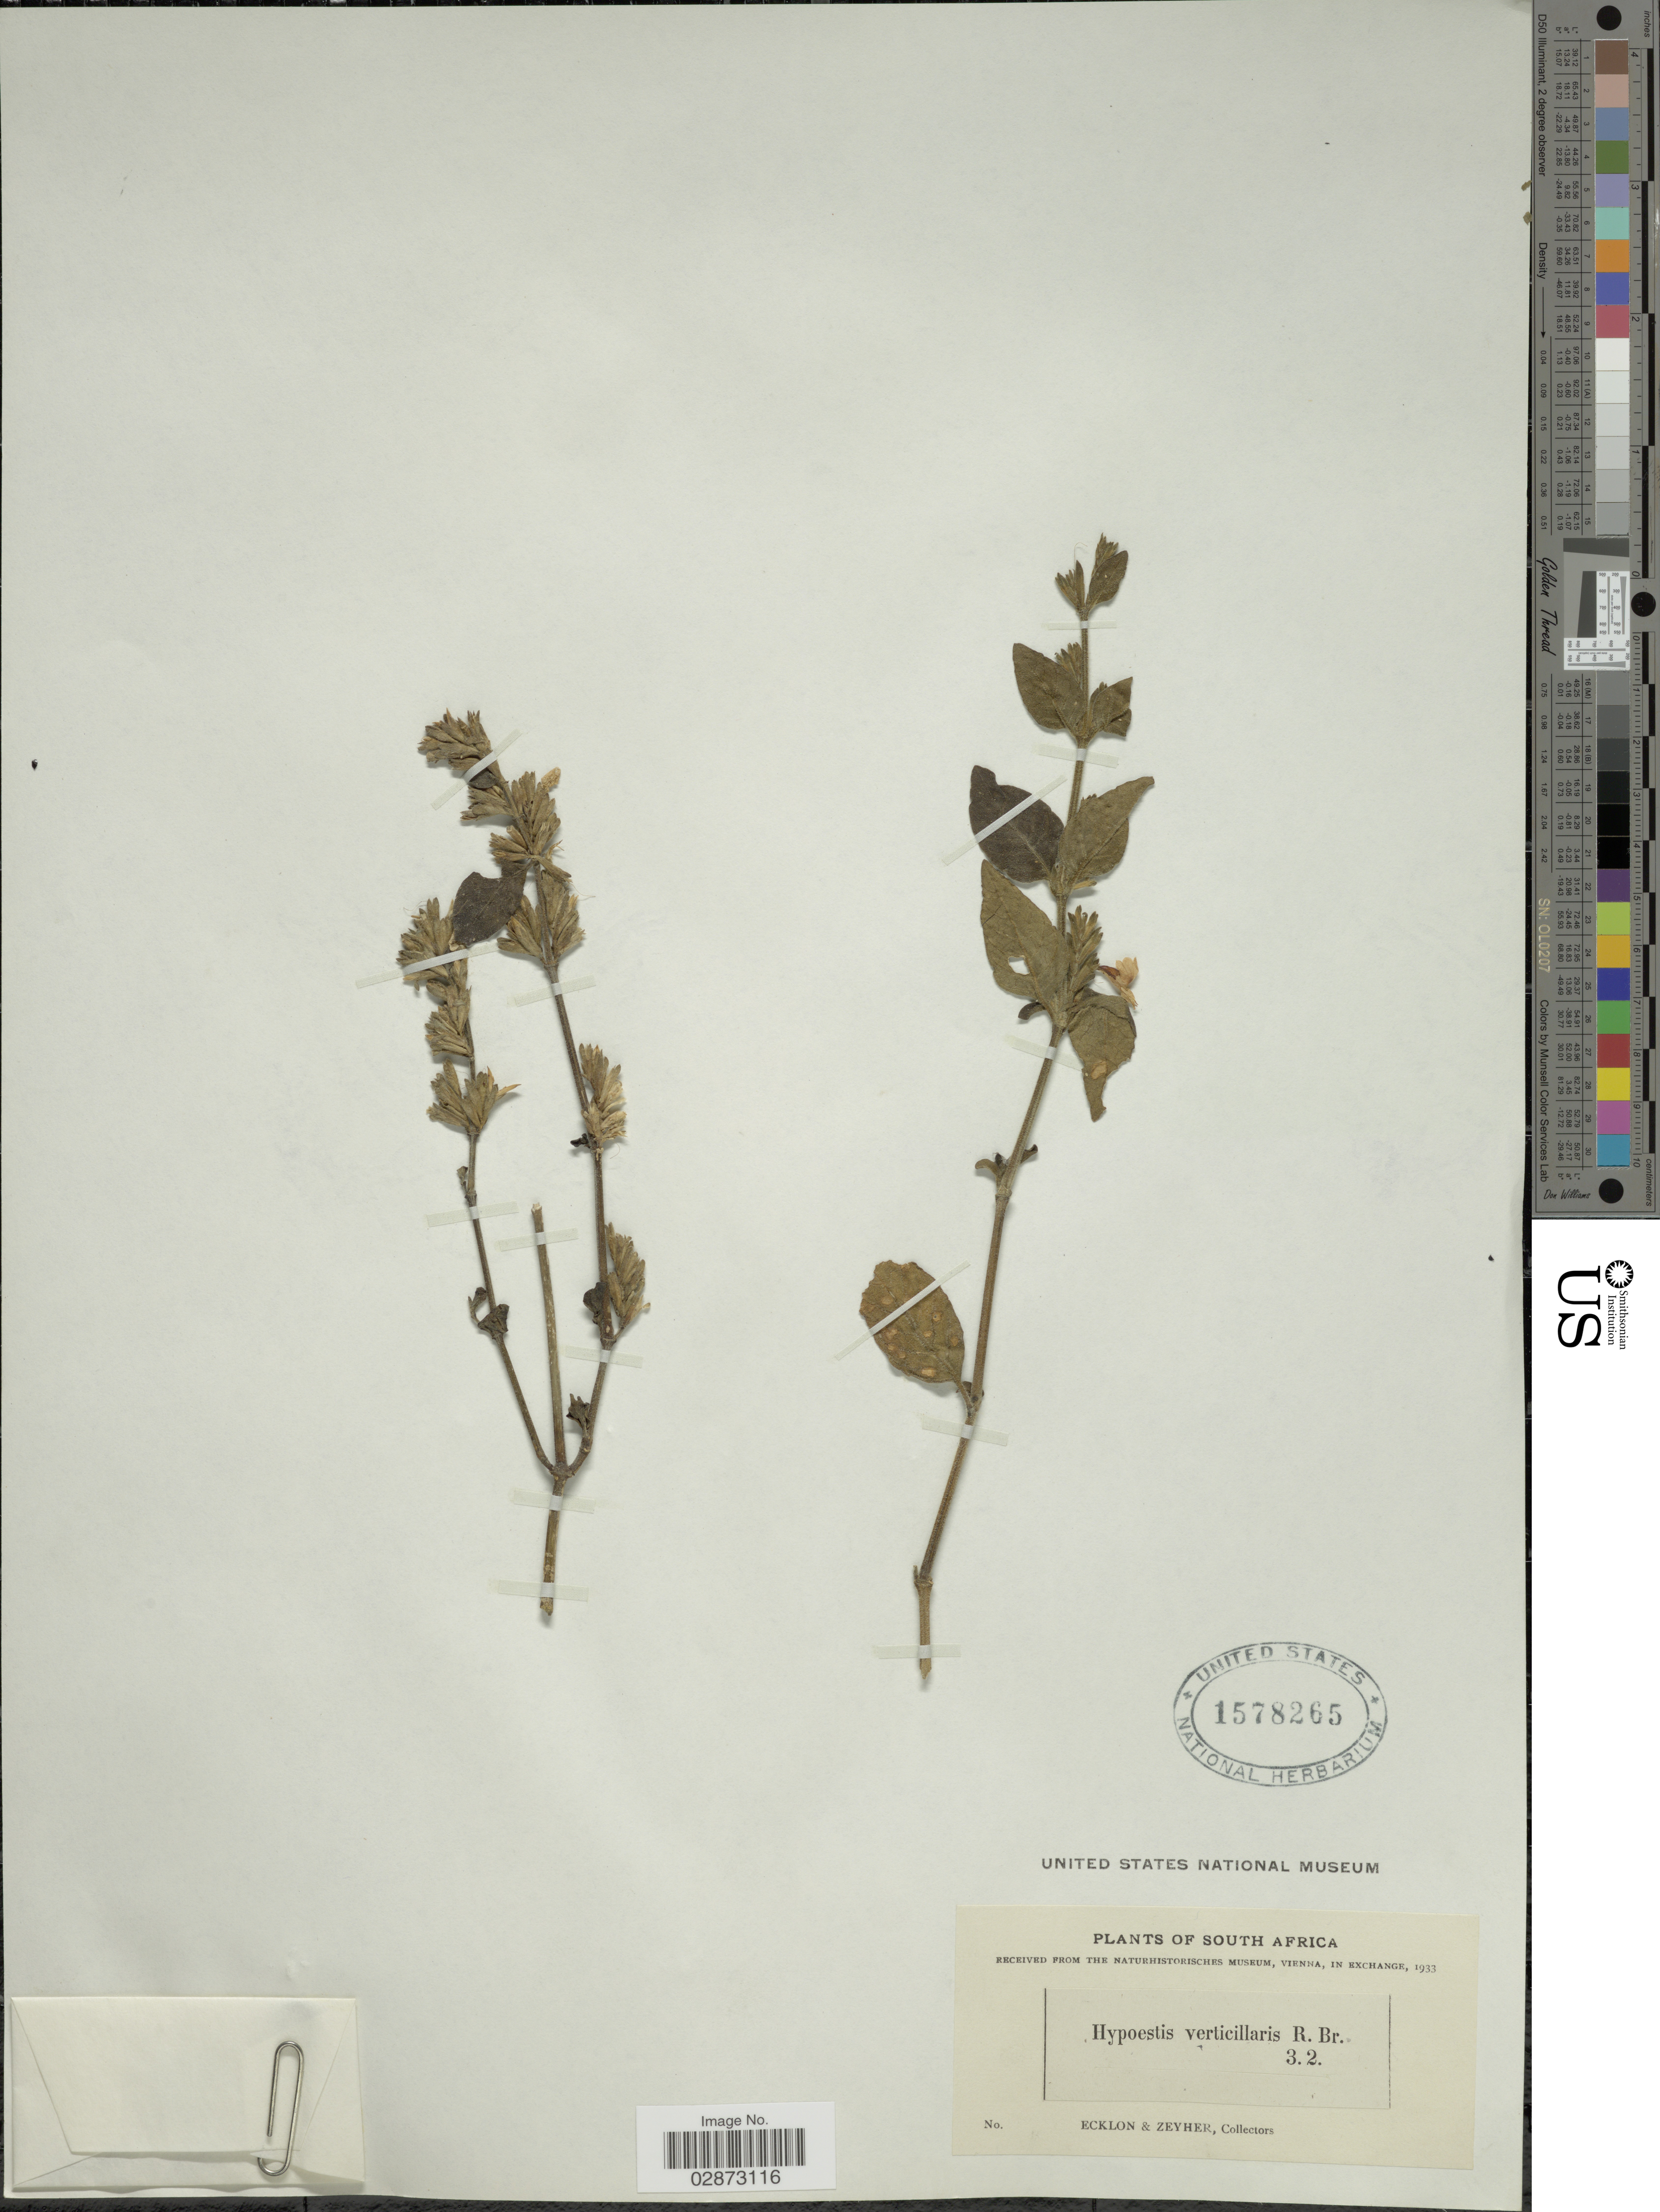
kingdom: Plantae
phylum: Tracheophyta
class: Magnoliopsida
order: Lamiales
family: Acanthaceae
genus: Hypoestes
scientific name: Hypoestes verticillaris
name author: (L. f.) Sol.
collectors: -. Ecklon & -. Zeyher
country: South Africa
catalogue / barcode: US 1578265